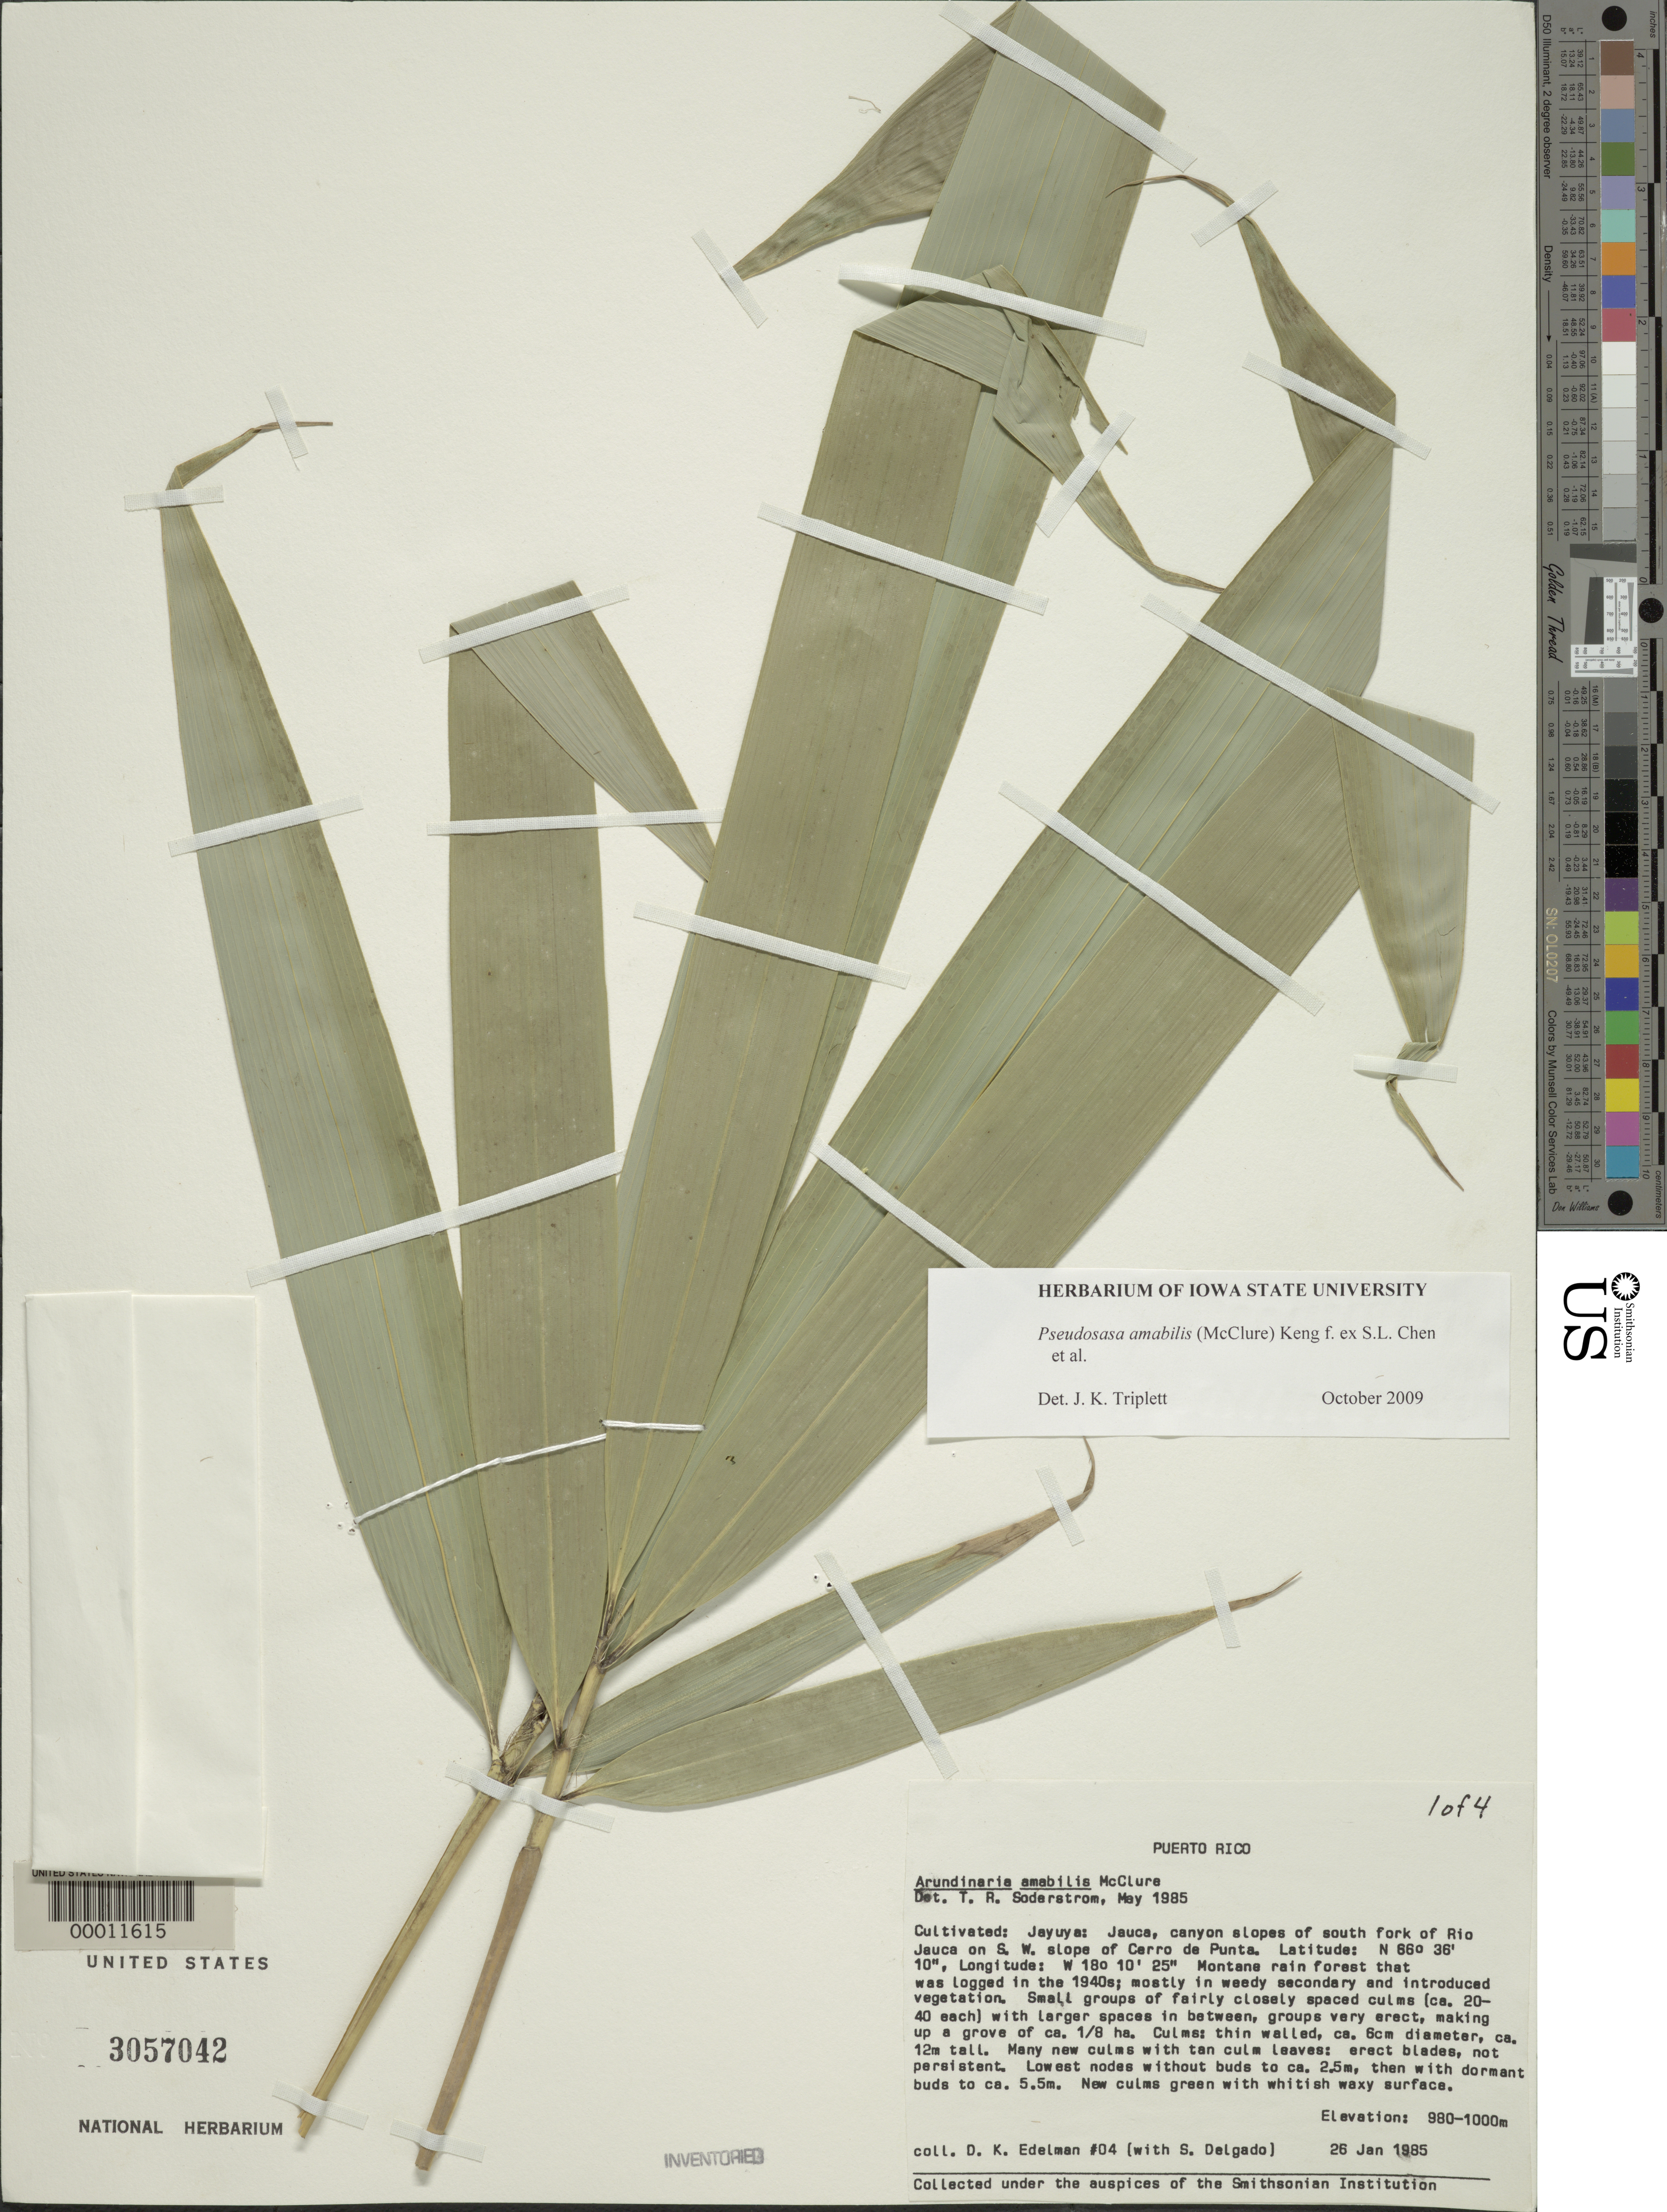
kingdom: Plantae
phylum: Tracheophyta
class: Liliopsida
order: Poales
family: Poaceae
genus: Pseudosasa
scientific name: Pseudosasa amabilis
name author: (McClure) Keng f.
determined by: Triplett, J. K.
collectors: D. Edelman & S. Delgado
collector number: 04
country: Puerto Rico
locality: Jayuya, Jauca, Rio Jauca on SW slope of Cerro de Punta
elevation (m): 980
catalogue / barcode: US 3057042